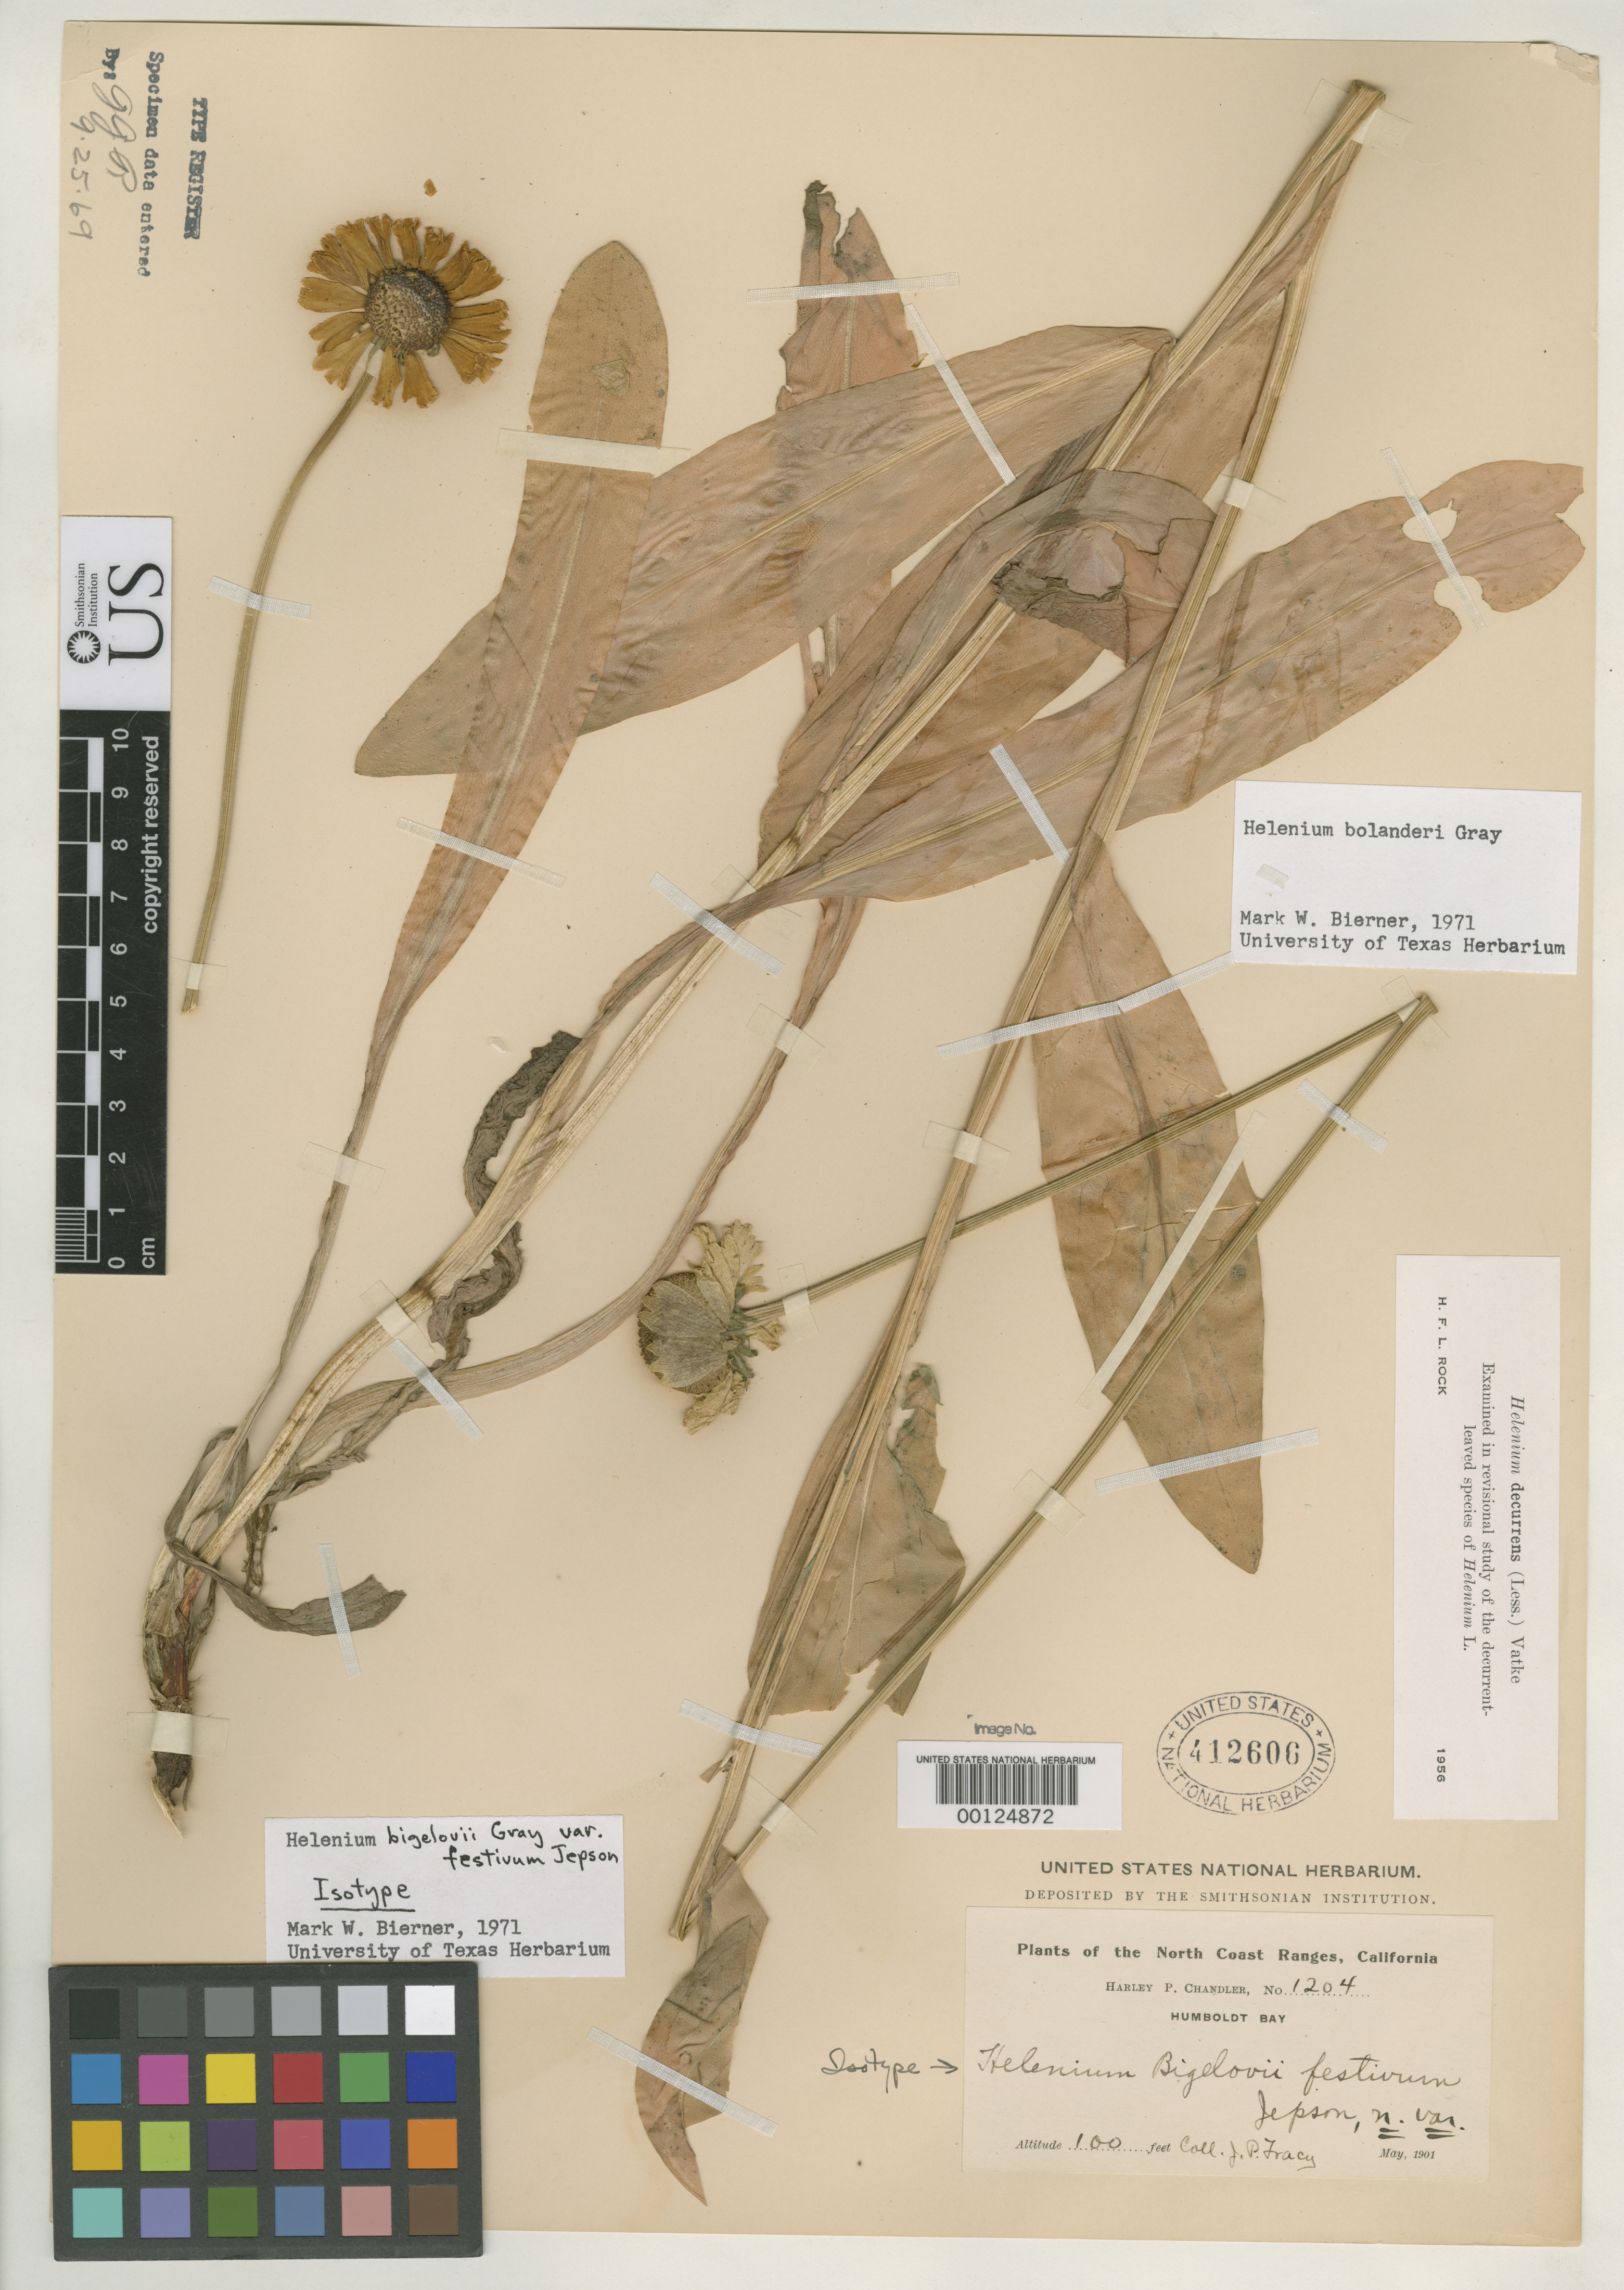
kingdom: Plantae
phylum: Tracheophyta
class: Magnoliopsida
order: Asterales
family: Asteraceae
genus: Helenium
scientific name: Helenium bigelovii var. festivum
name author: Jeps.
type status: Isotype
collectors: J. Tracy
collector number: Chandler 1204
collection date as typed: May 1901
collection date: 1901-05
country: United States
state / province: California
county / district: Humboldt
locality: Humboldt Bay.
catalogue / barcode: US 412606